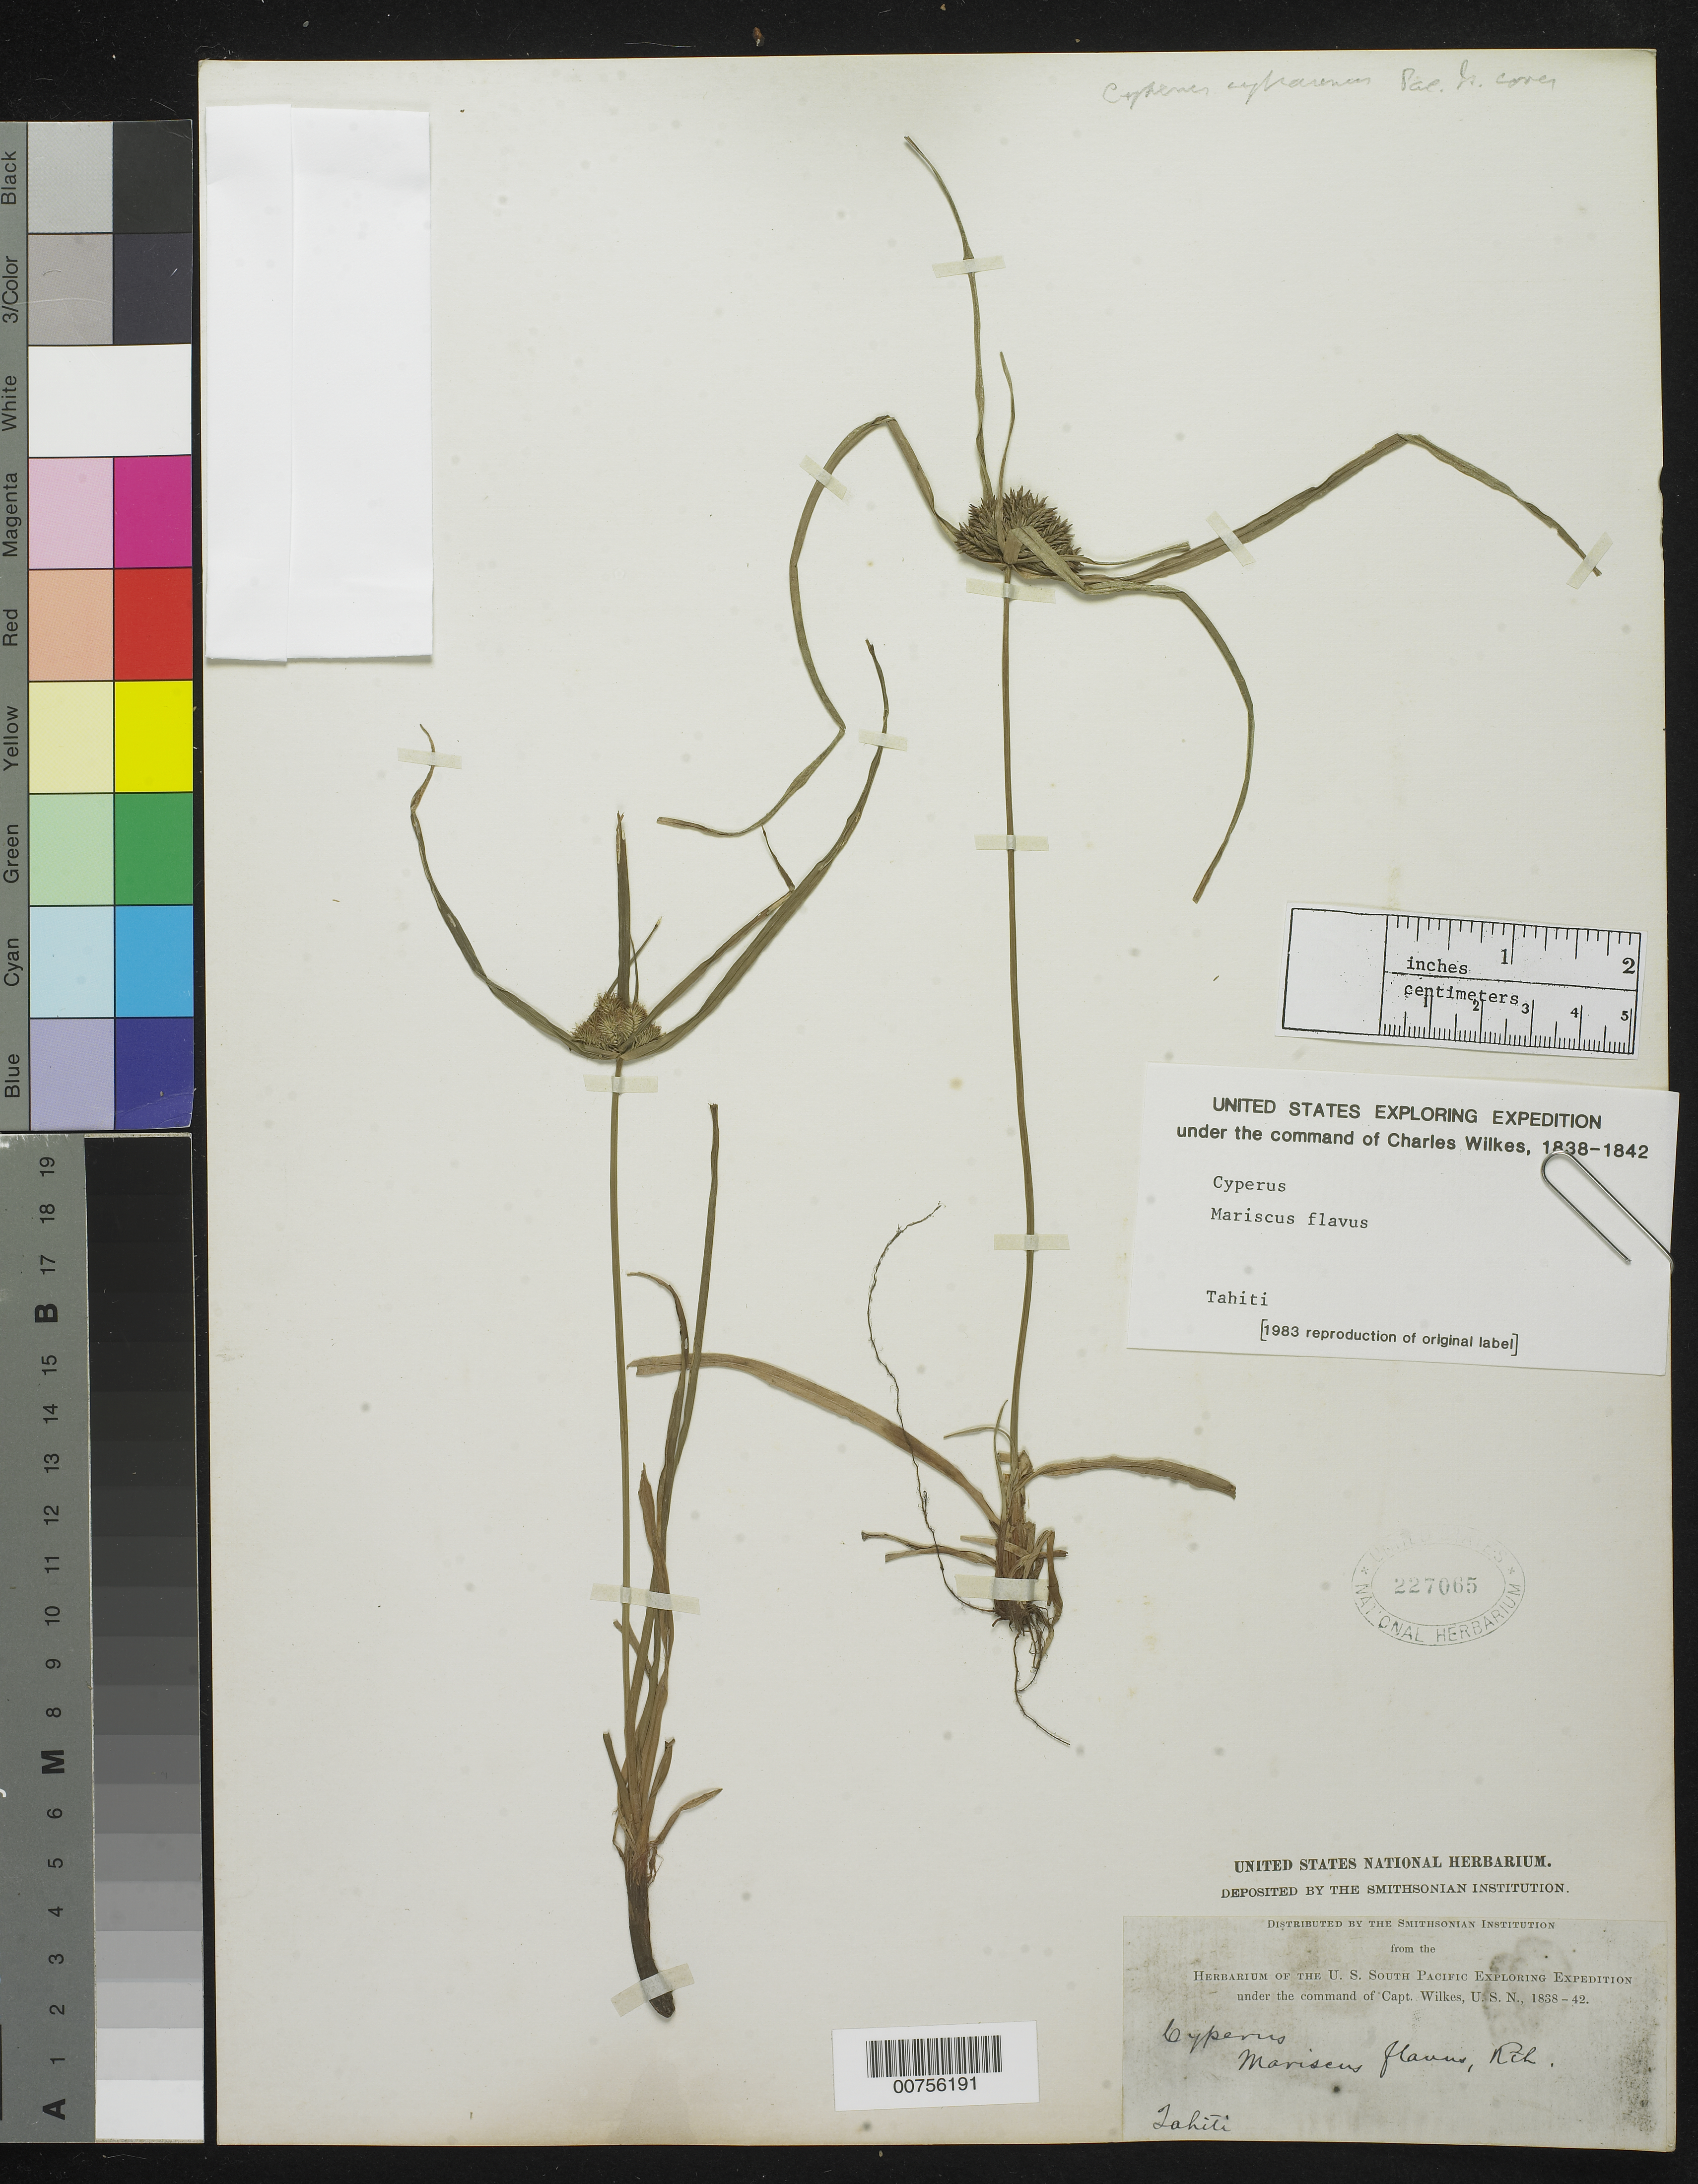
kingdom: Plantae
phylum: Tracheophyta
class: Liliopsida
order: Poales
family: Cyperaceae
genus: Cyperus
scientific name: Cyperus cyperinus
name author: (Retz.) Valck. Sur.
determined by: Strong, Mark T., (BOT), Smithsonian Institution - National Museum of Natural History (UNITED STATES)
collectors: Wilkes Explor. Exped.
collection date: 1838/1842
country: French Polynesia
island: Tahiti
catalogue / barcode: US 227065